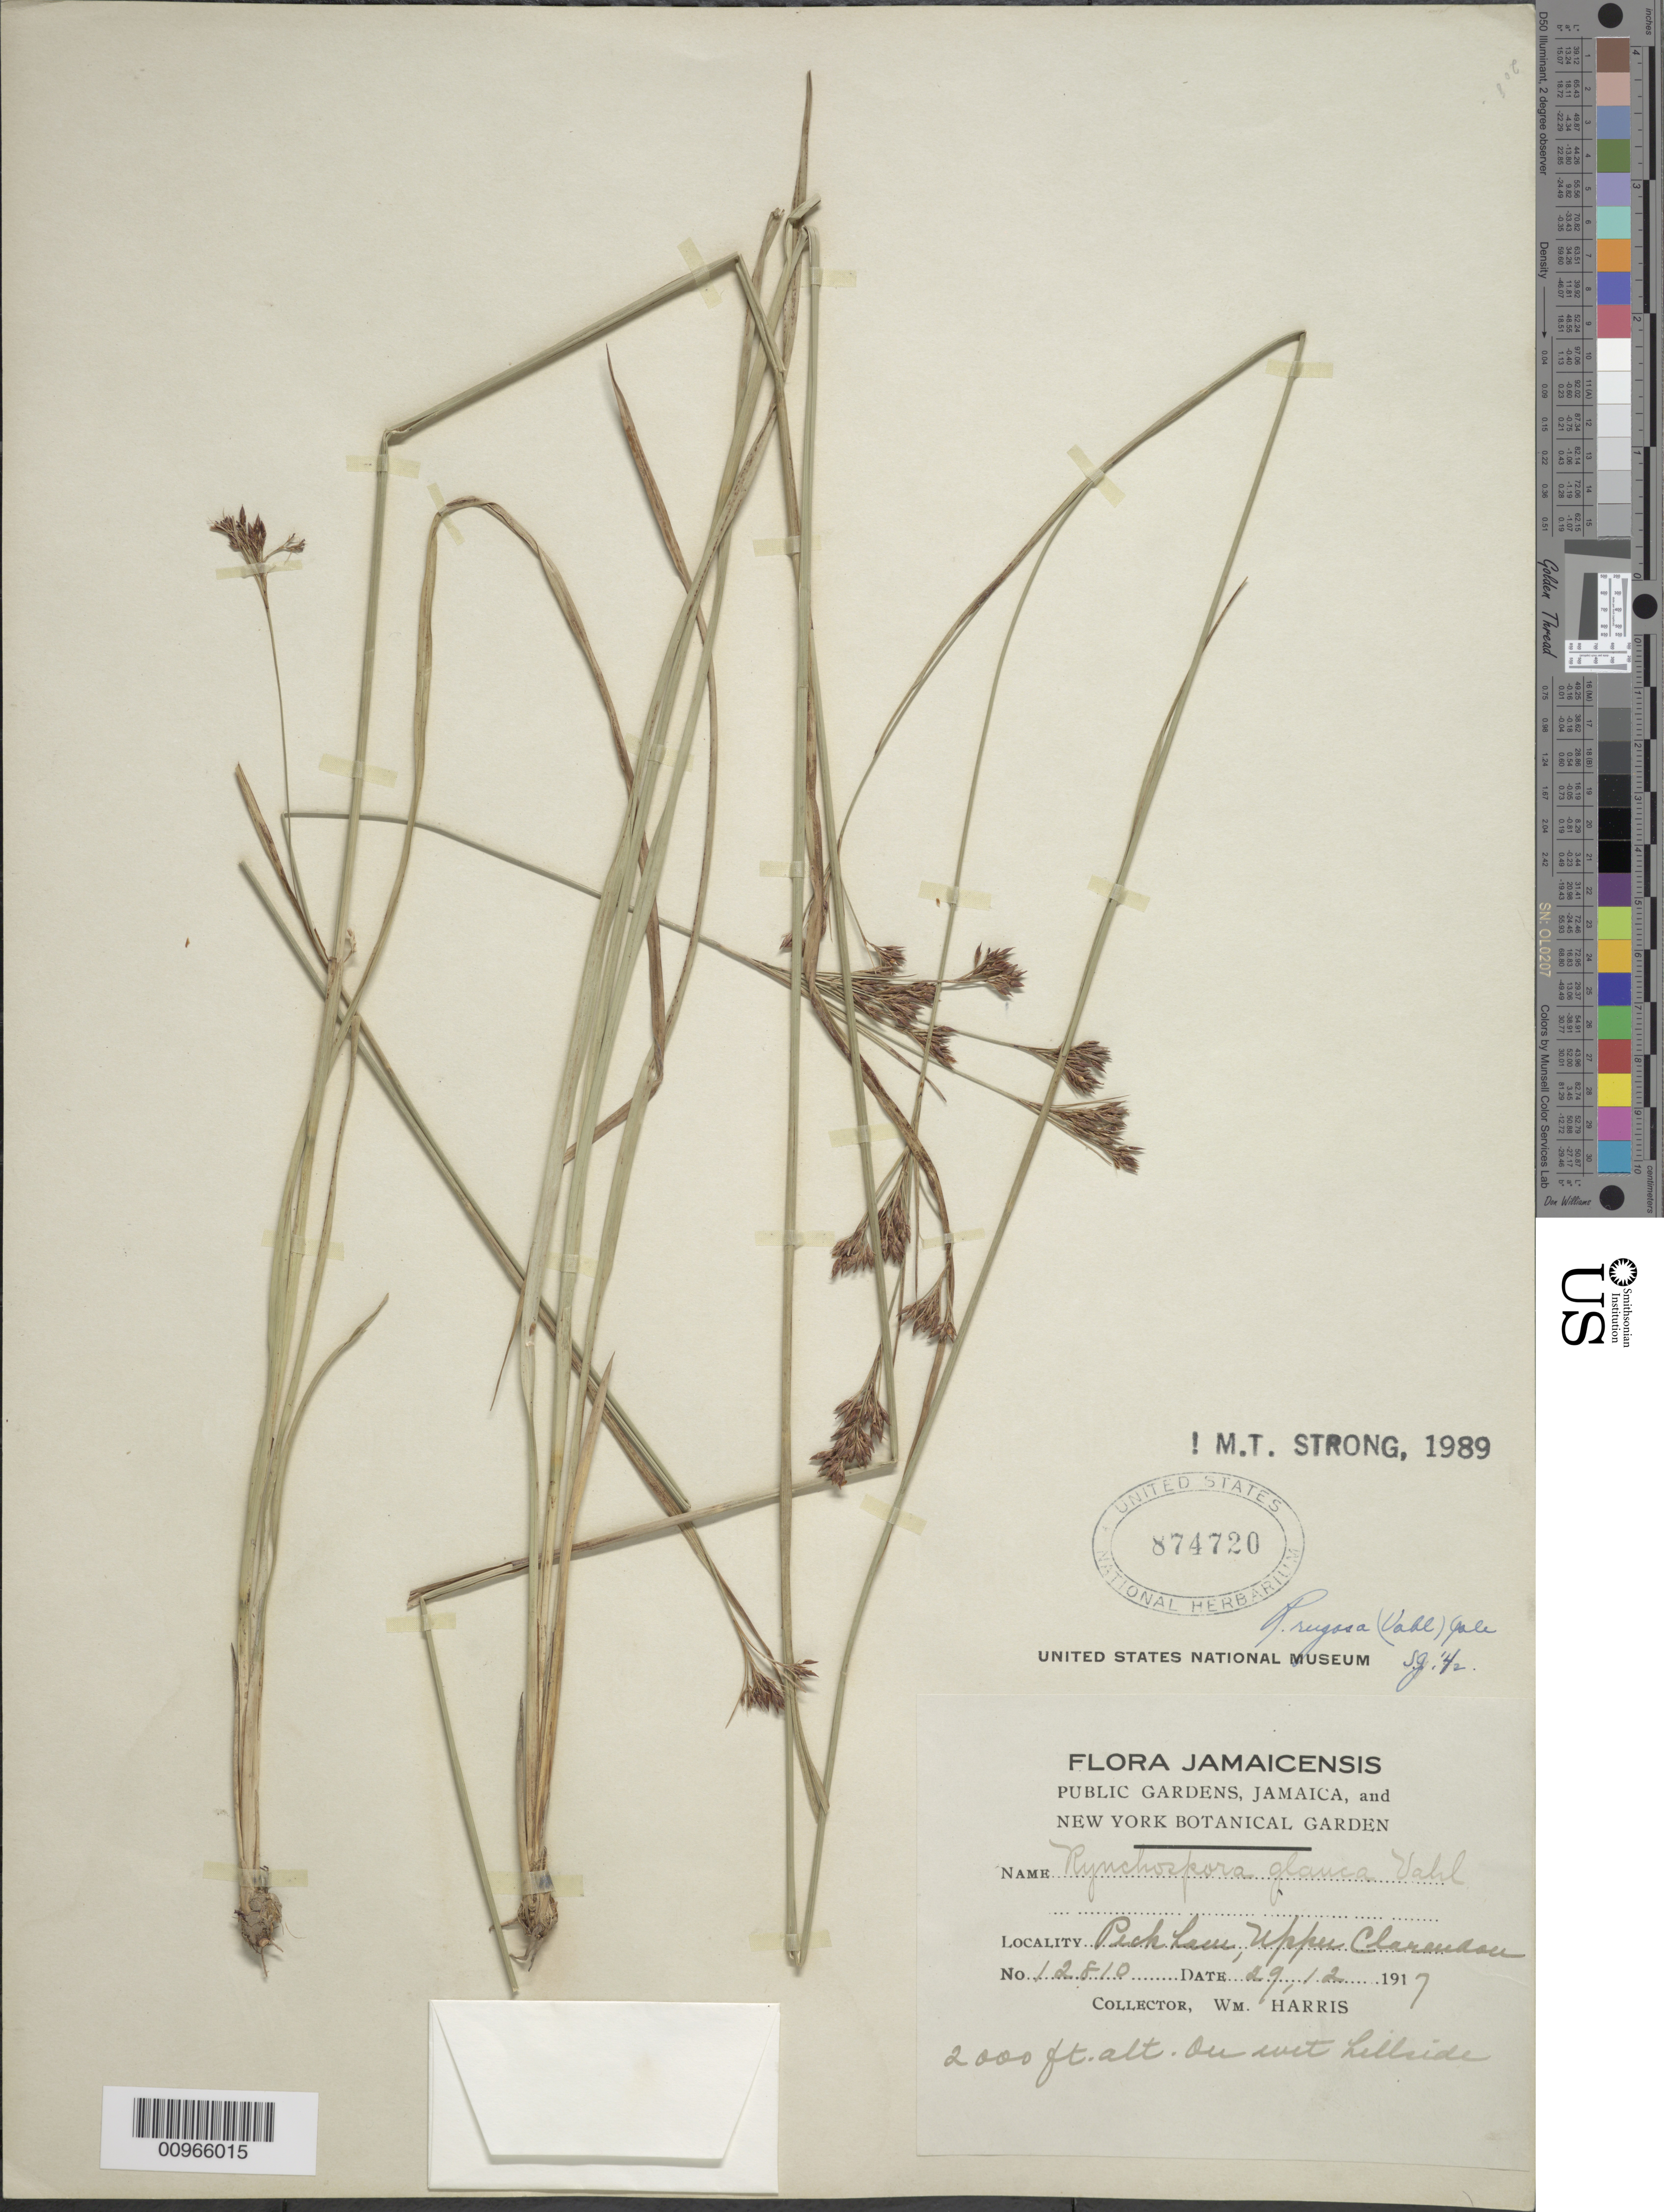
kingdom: Plantae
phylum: Tracheophyta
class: Liliopsida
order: Poales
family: Cyperaceae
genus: Rhynchospora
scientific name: Rhynchospora rugosa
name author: (Vahl) Gale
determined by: Strong, M. T., (US), Smithsonian Institution - National Museum of Natural History (UNITED STATES)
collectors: W. H. Harris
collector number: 12810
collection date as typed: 29 Dec 1917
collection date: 1917-12-29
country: Jamaica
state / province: Clarendon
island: Jamaica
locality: Peckham, Upper Clarendon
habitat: On wet hillsides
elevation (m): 610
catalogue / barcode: US 874720